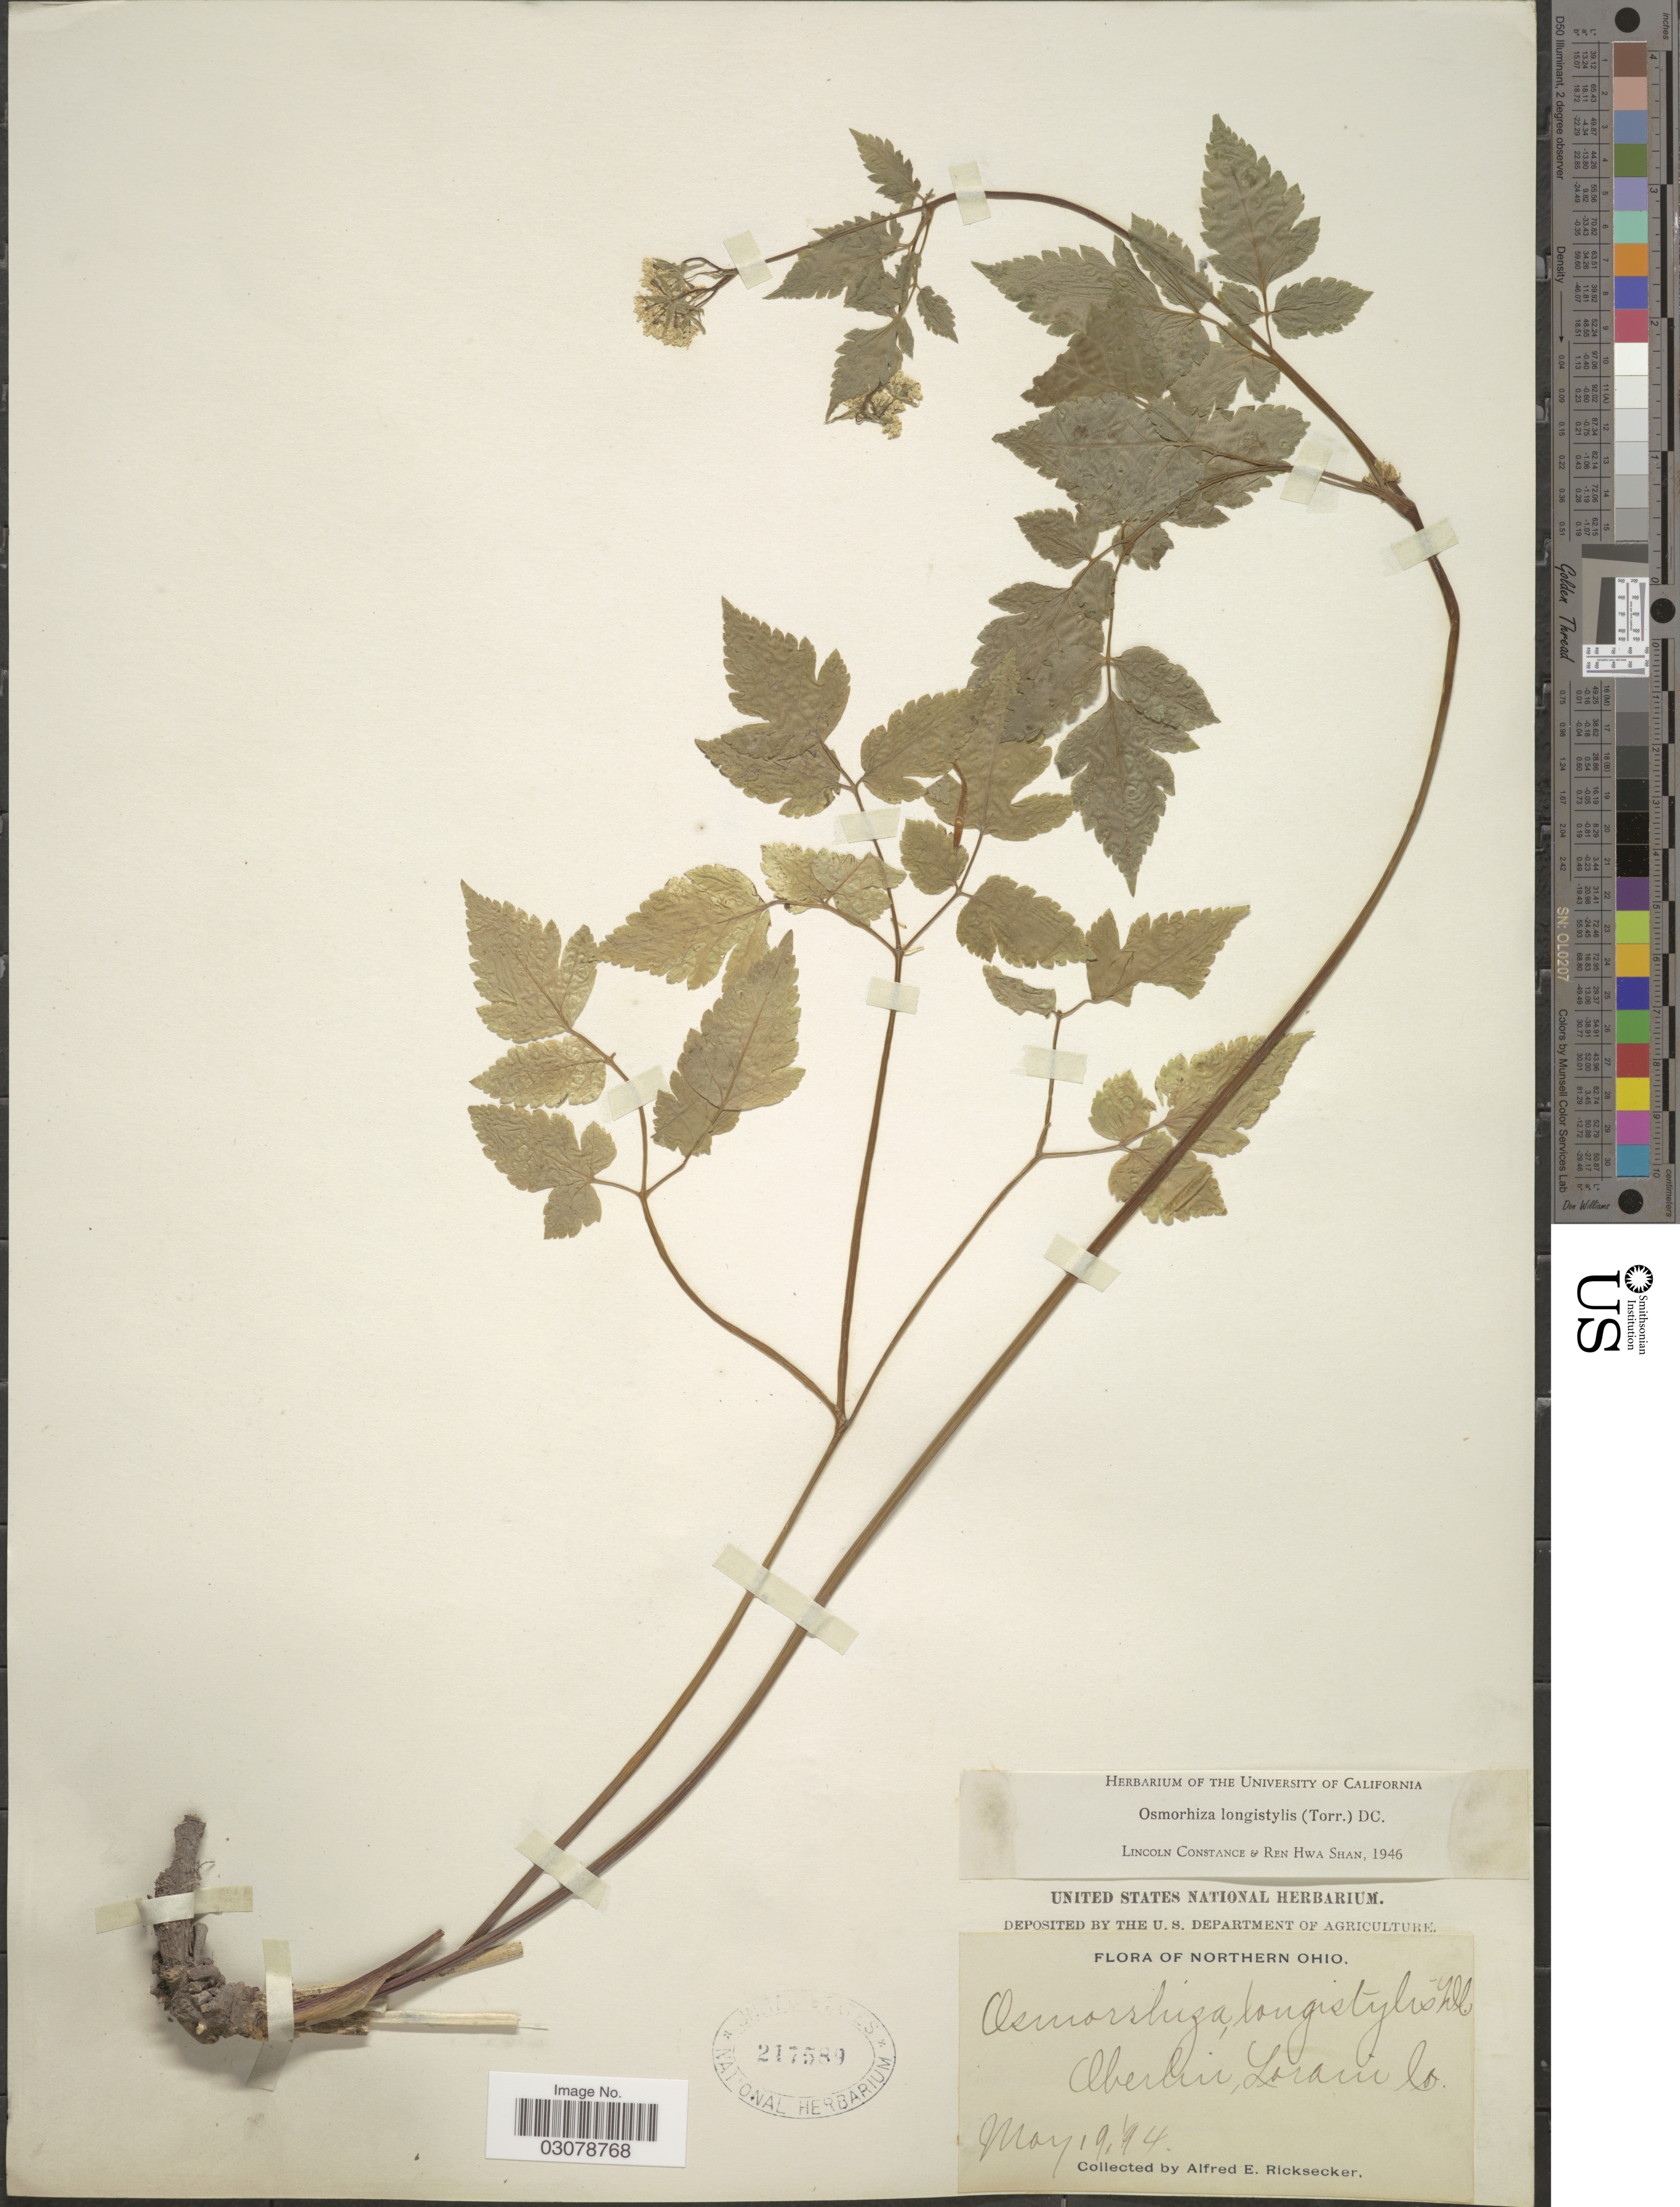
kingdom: Plantae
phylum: Tracheophyta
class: Magnoliopsida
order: Apiales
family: Apiaceae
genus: Osmorhiza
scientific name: Osmorhiza longistylis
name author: (Torr.) DC.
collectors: A. E. Ricksecker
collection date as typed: Transcribed d/m/y: 19/5/94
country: United States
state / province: Ohio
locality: Northern Ohio, Aberlin, Lorain Co.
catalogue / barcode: US 217589